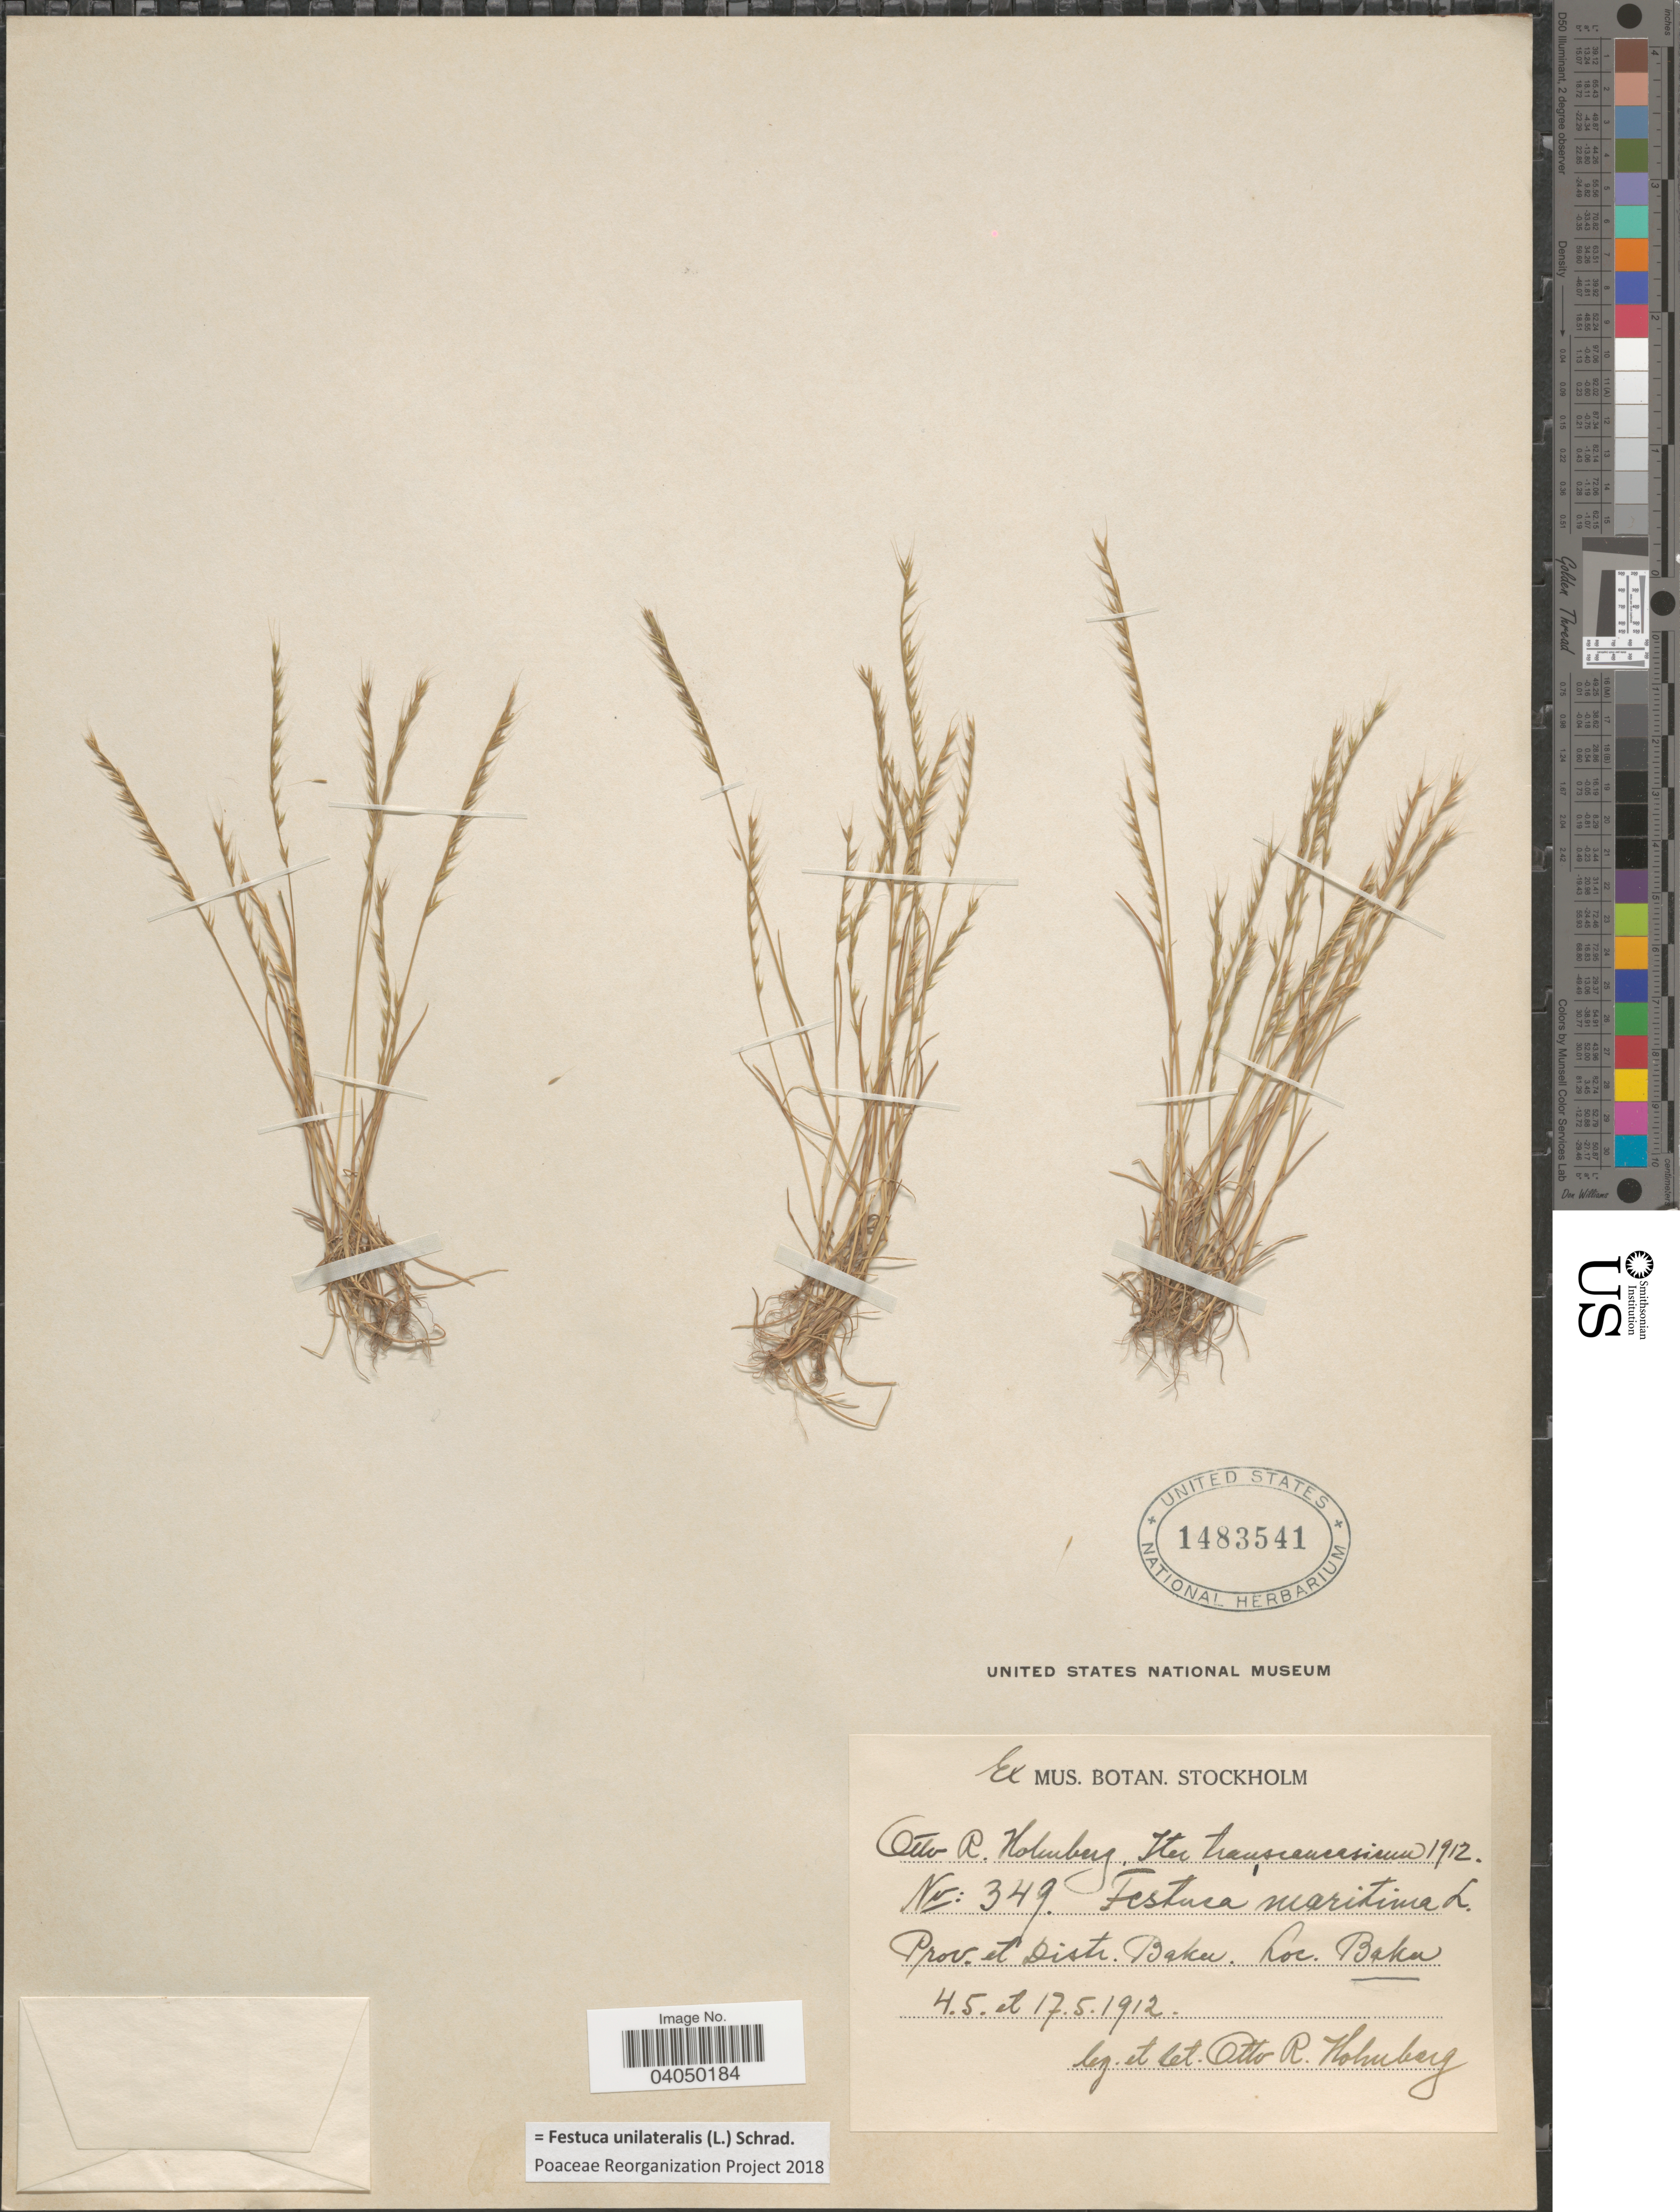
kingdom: Plantae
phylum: Tracheophyta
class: Liliopsida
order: Poales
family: Poaceae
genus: Festuca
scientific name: Festuca unilateralis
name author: Schrad.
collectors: O. Holmberg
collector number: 349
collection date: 1912-05-04/1912-05-17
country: Azerbaijan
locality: Iter transcaucasium. Prov. et Distr. Baku. Baku.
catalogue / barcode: US 1483541